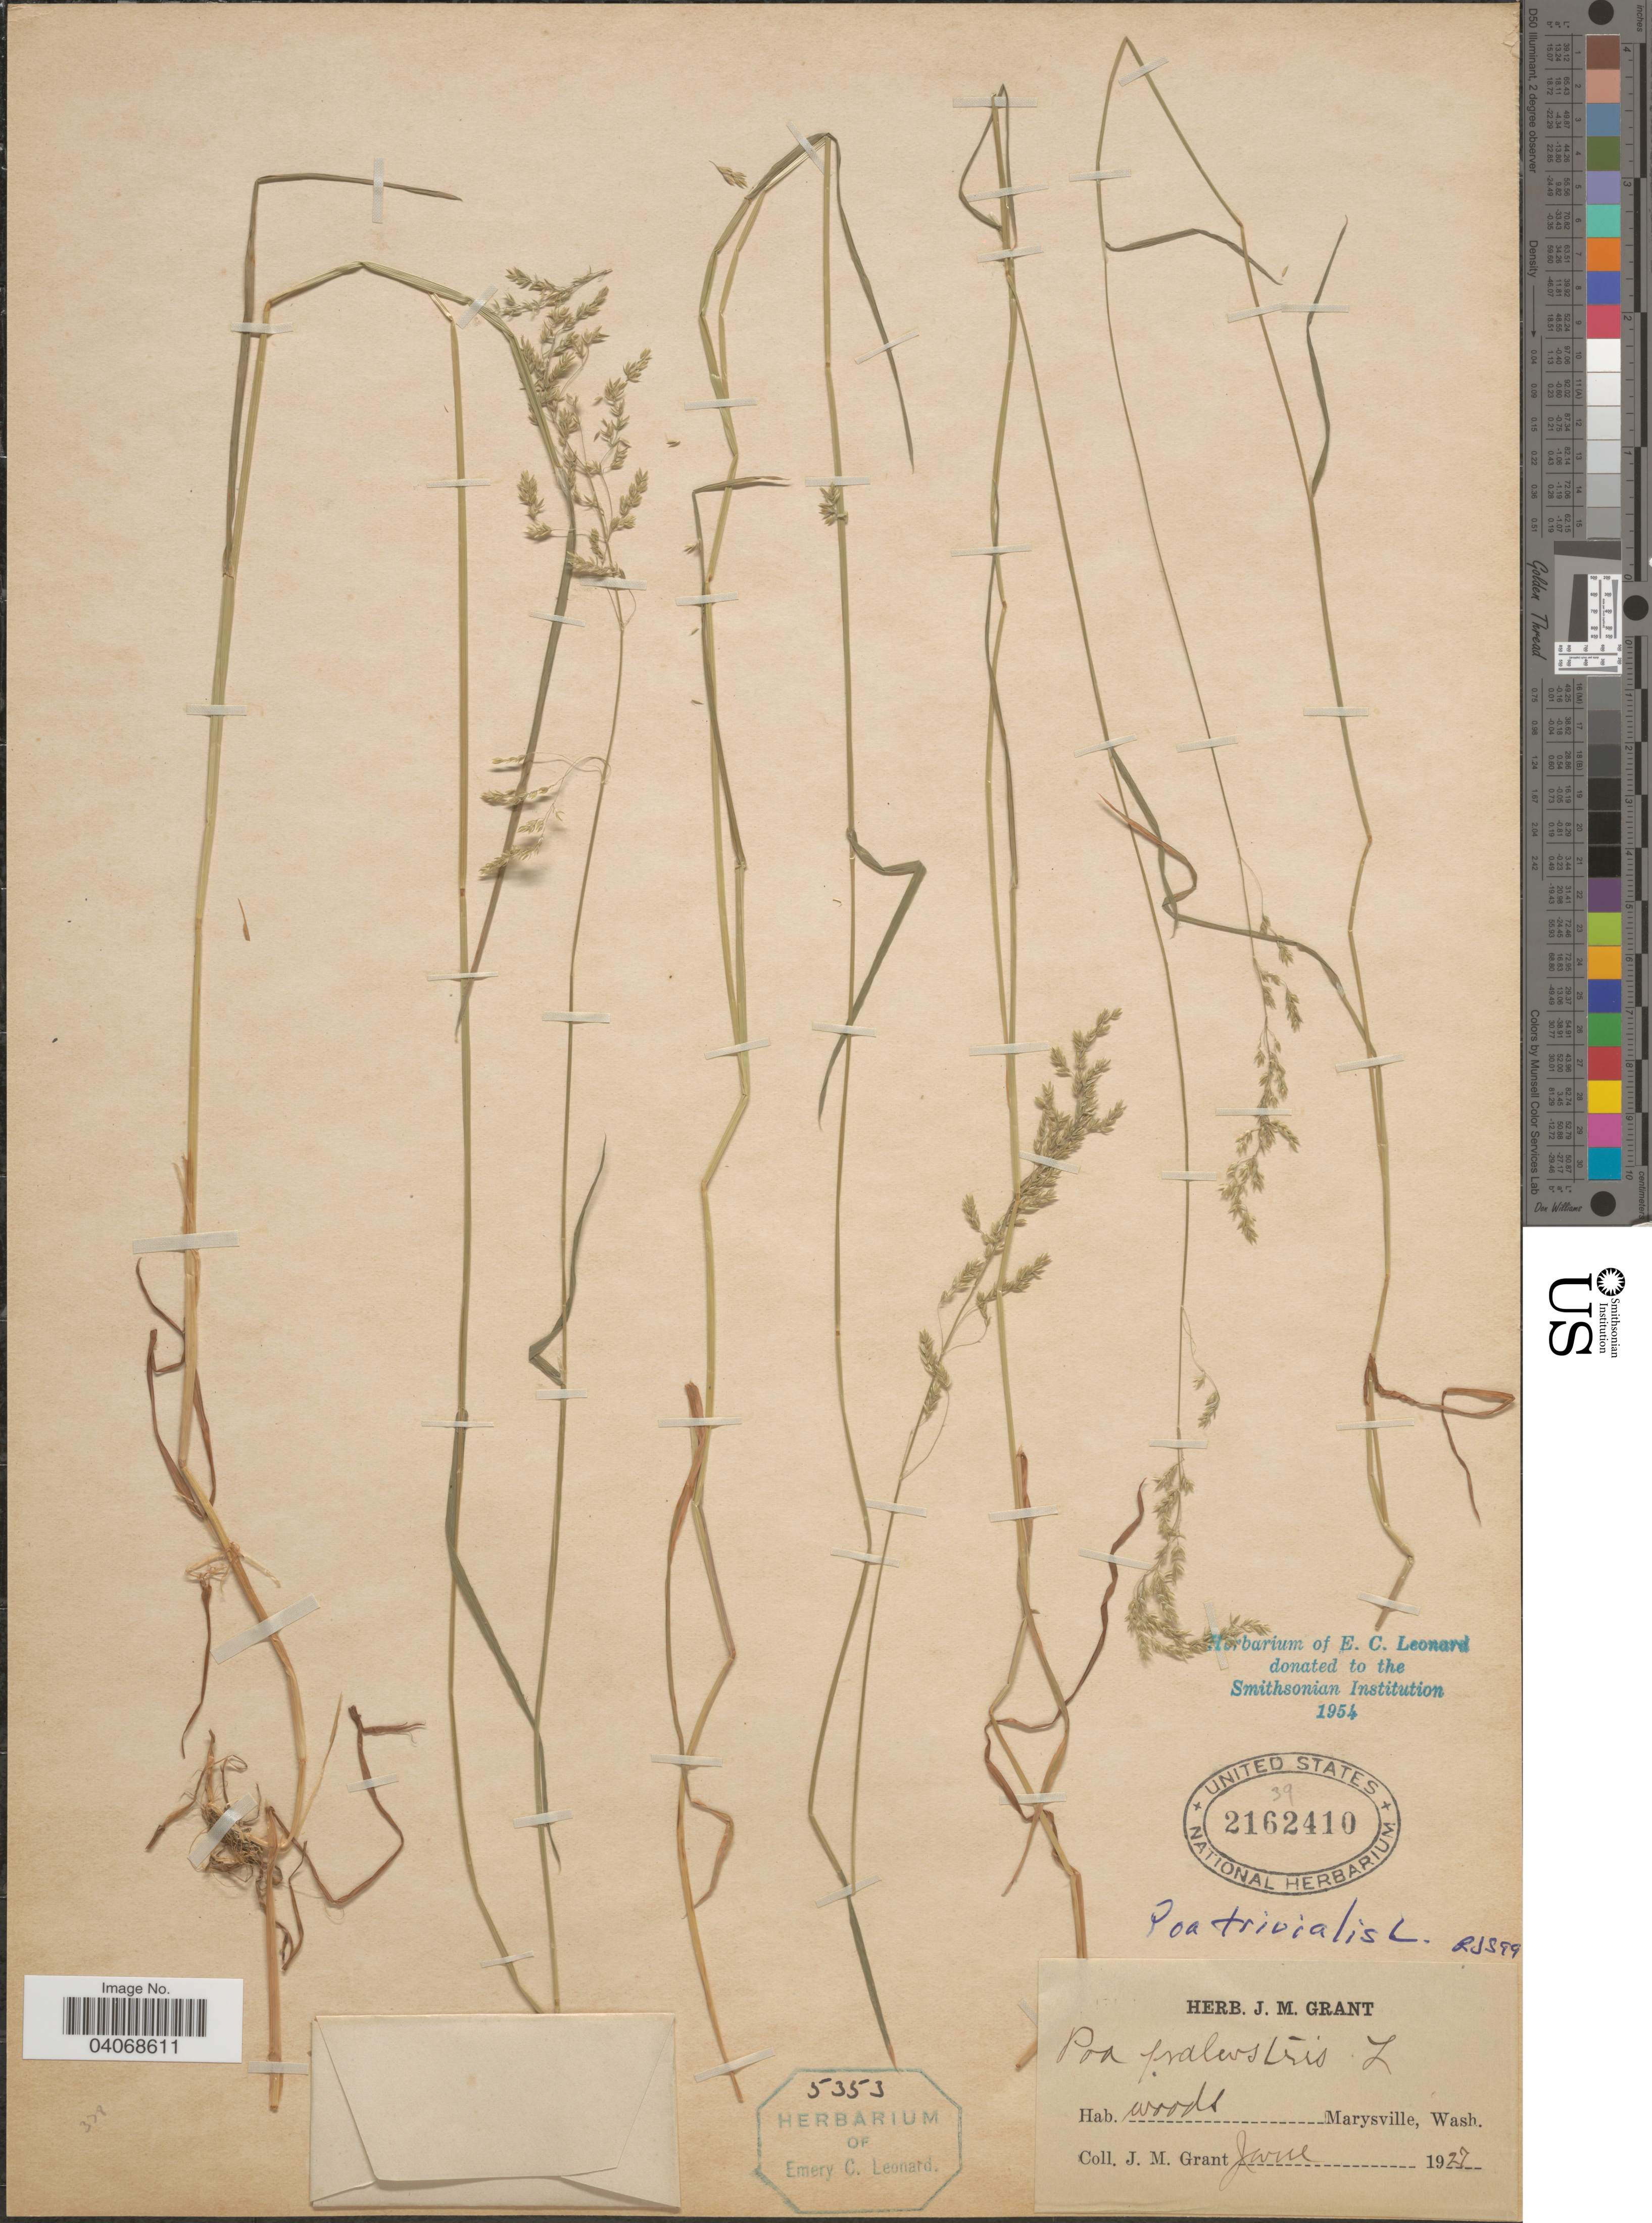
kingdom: Plantae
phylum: Tracheophyta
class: Liliopsida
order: Poales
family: Poaceae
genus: Poa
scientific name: Poa trivialis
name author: L.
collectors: J. M. Grant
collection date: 1927-06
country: United States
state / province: Washington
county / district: Snohomish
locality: Woods. Marysville.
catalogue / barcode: US 2162410